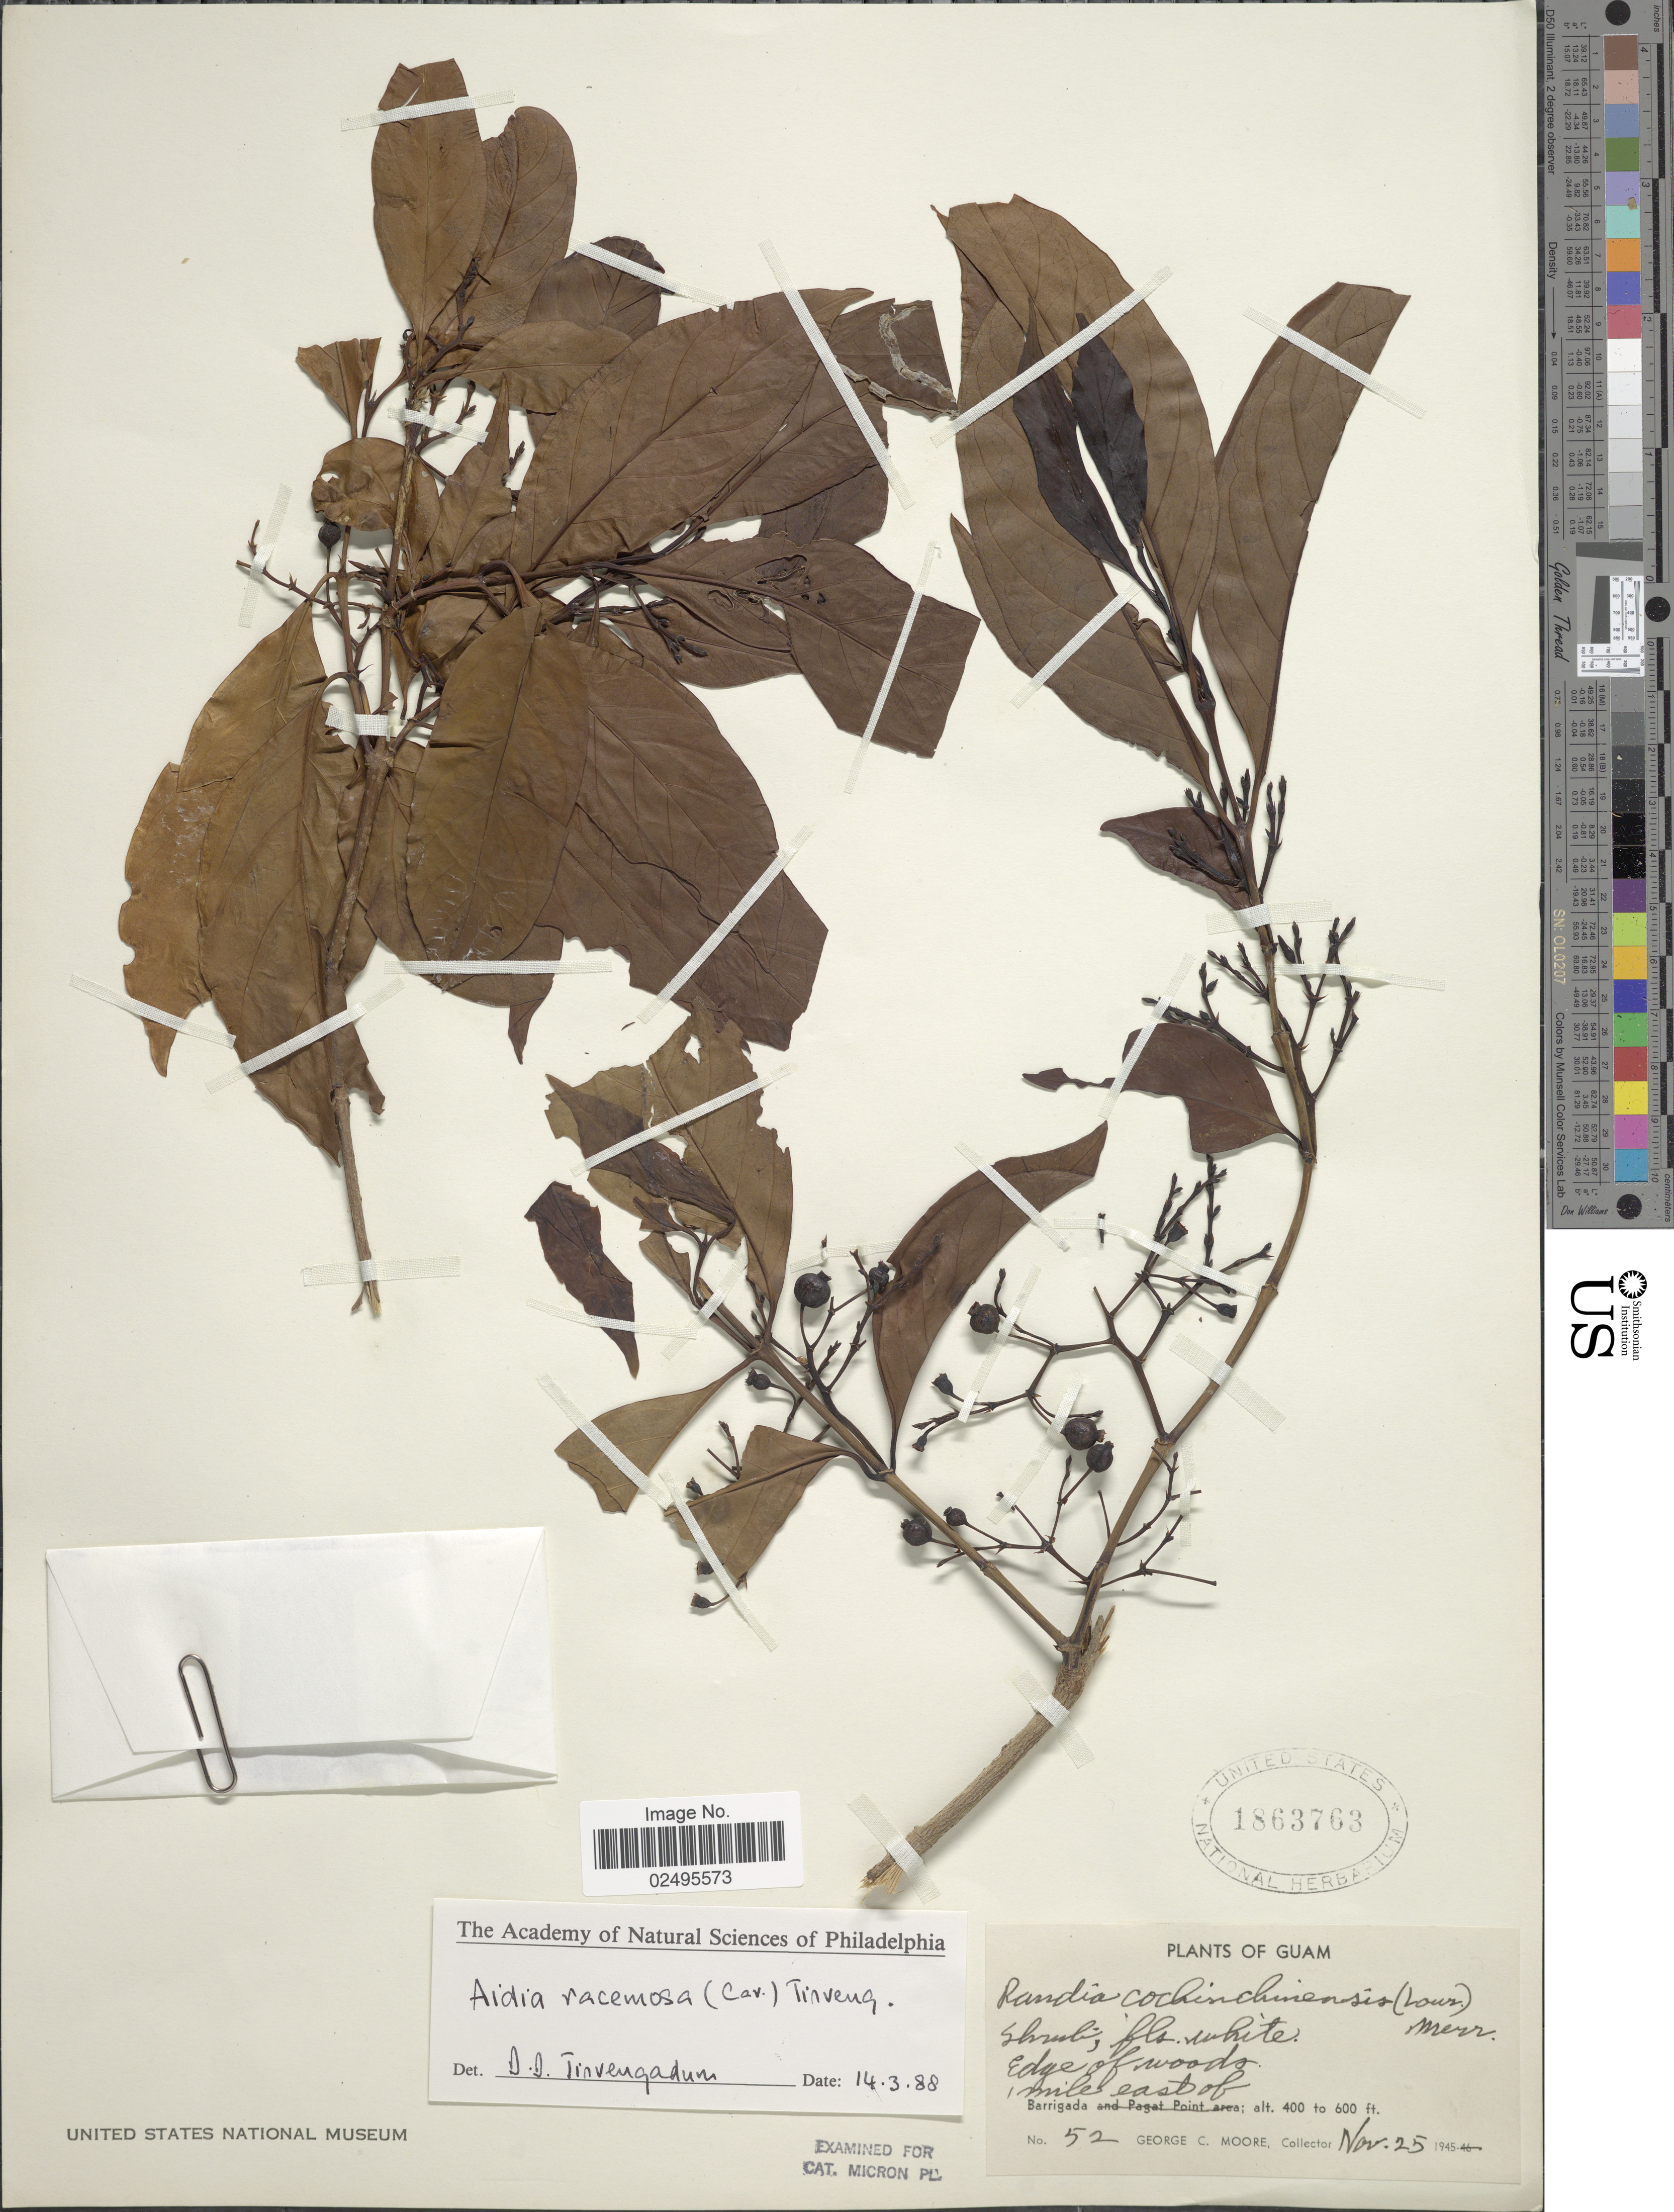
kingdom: Plantae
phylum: Tracheophyta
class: Magnoliopsida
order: Gentianales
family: Rubiaceae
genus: Aidia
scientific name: Aidia graeffei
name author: (Reinecke) Tirveng.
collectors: G. C. Moore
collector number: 52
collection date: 1945-11-25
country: Guam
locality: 1 mile east of Barrigada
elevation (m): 122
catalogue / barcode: US 1863763